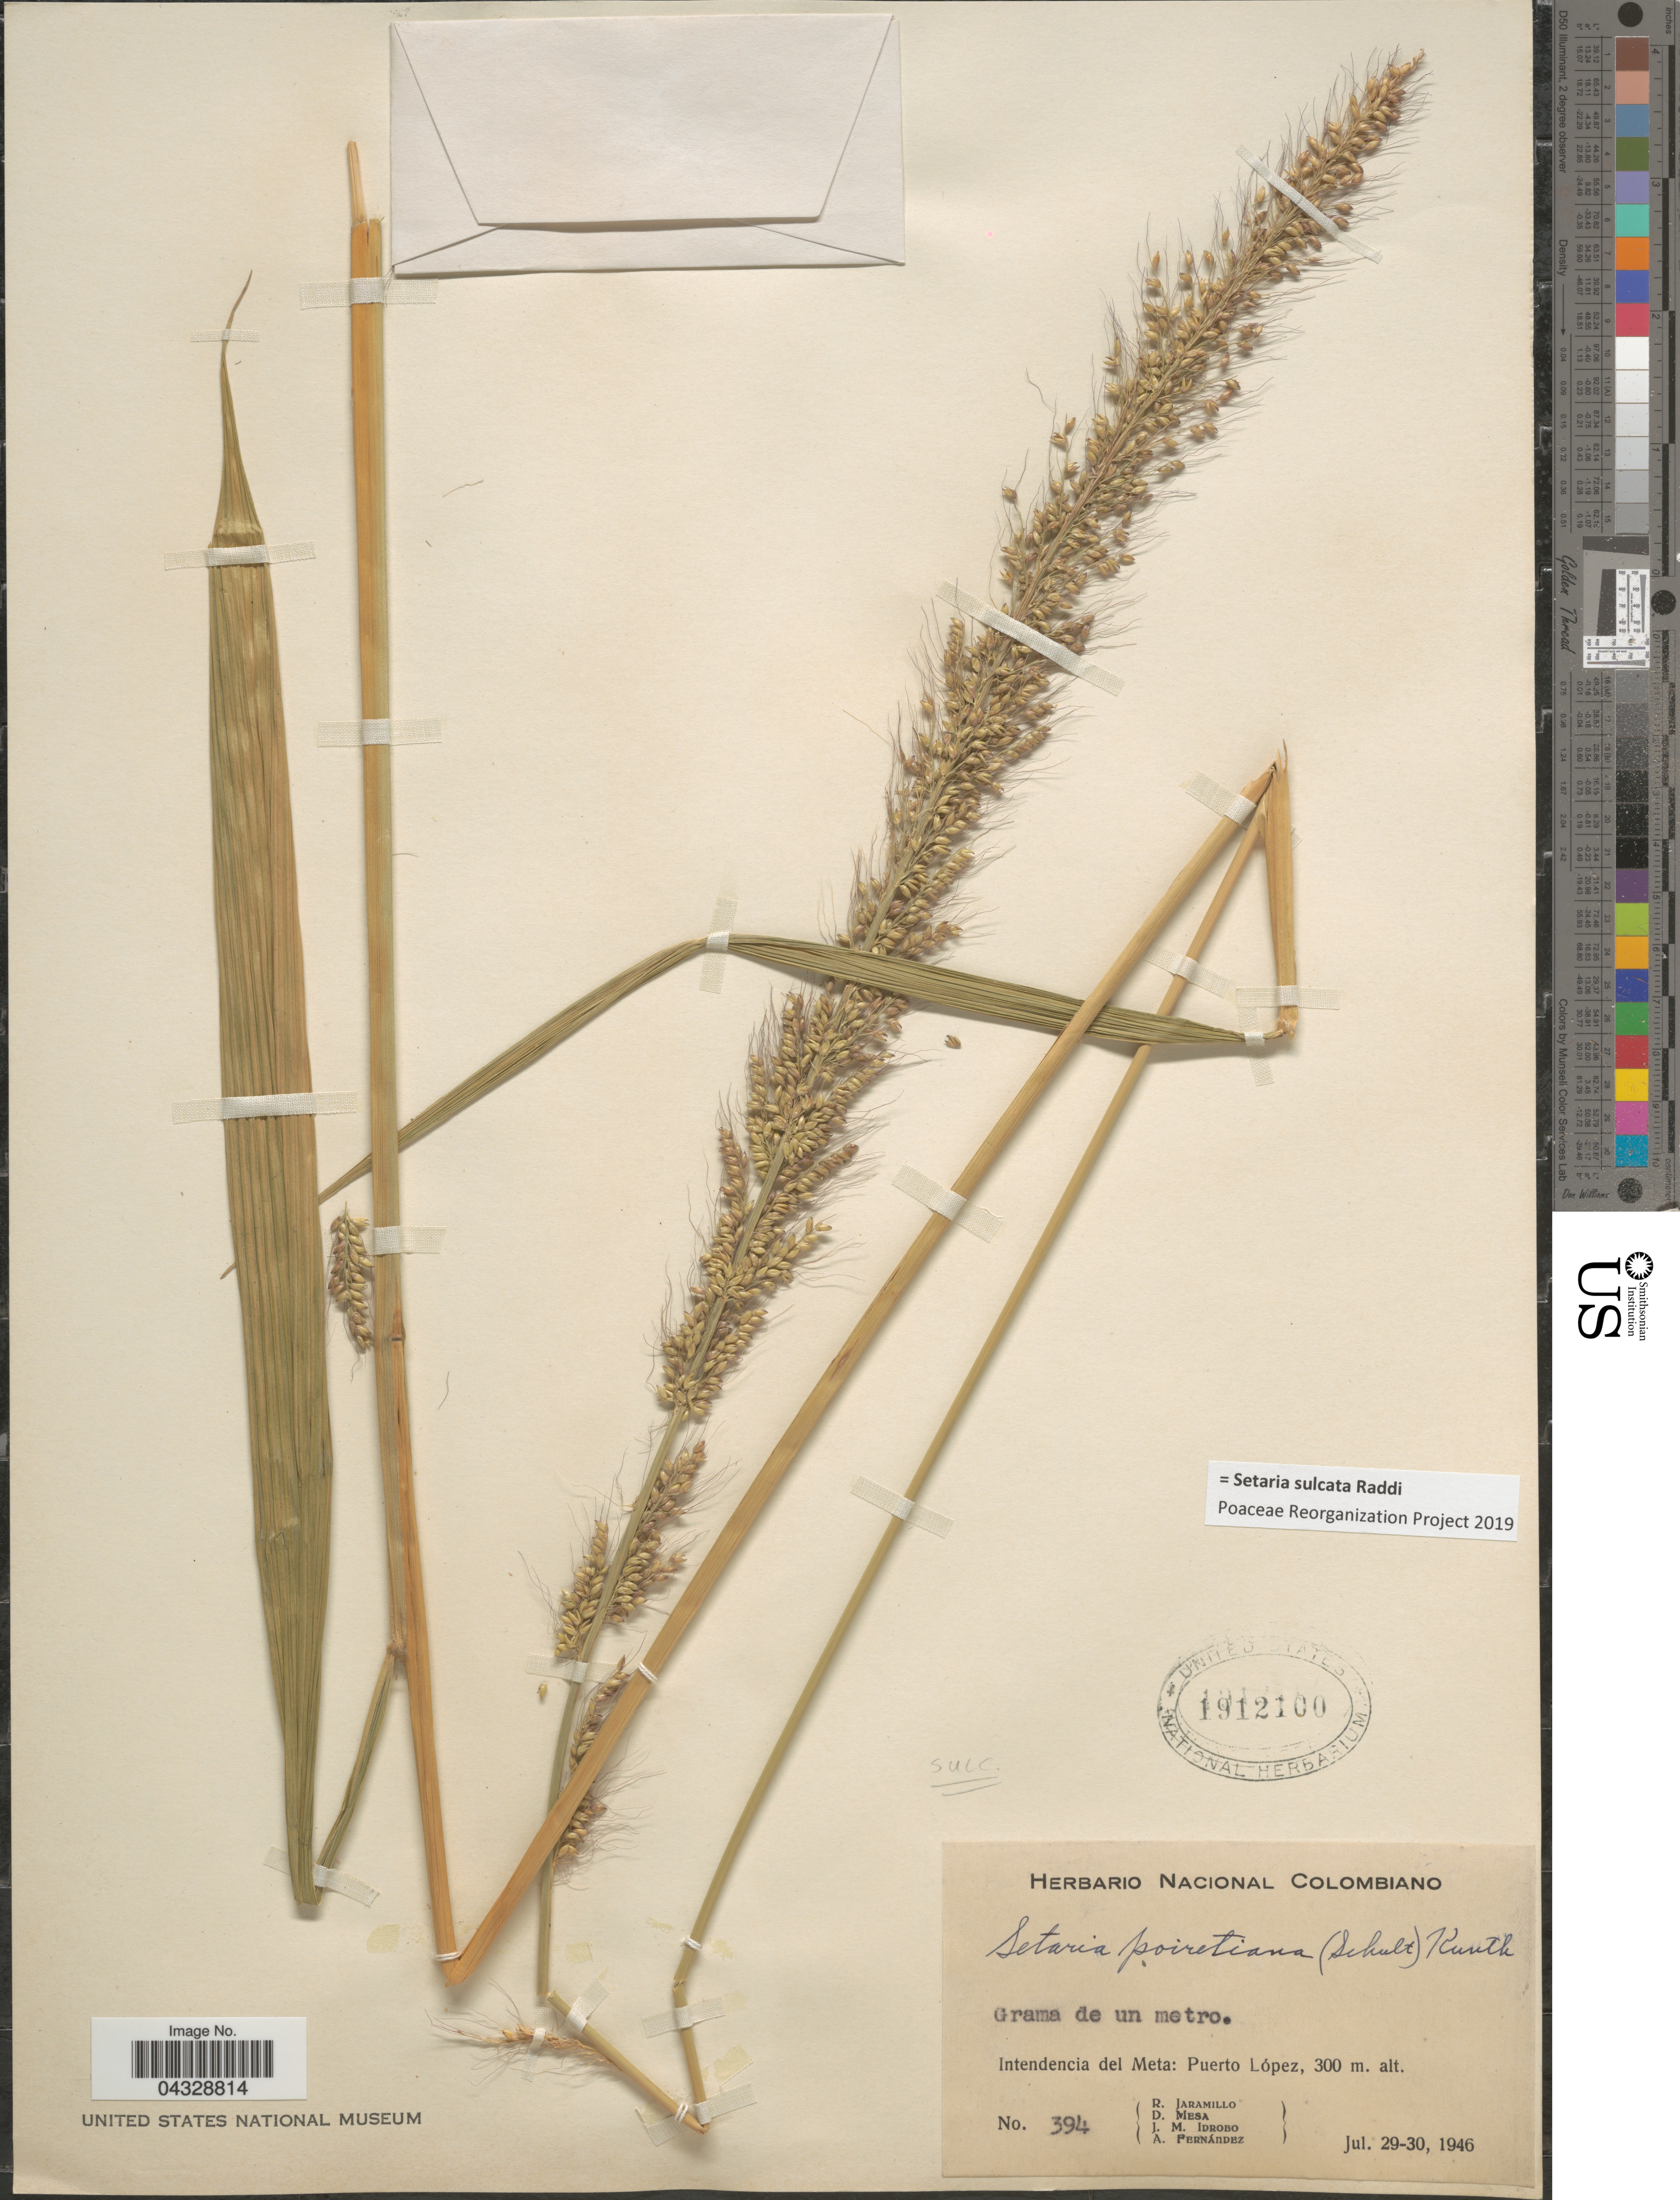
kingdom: Plantae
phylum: Tracheophyta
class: Liliopsida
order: Poales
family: Poaceae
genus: Setaria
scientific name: Setaria sulcata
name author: Raddi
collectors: R. Jaramillo, D. Mesa, J. M. Idrobo & A. Fernández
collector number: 394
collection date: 1946-07-29/1946-07-30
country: Colombia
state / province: Meta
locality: Intendencia del Meta: Puerto López.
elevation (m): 300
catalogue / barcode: US 1912100